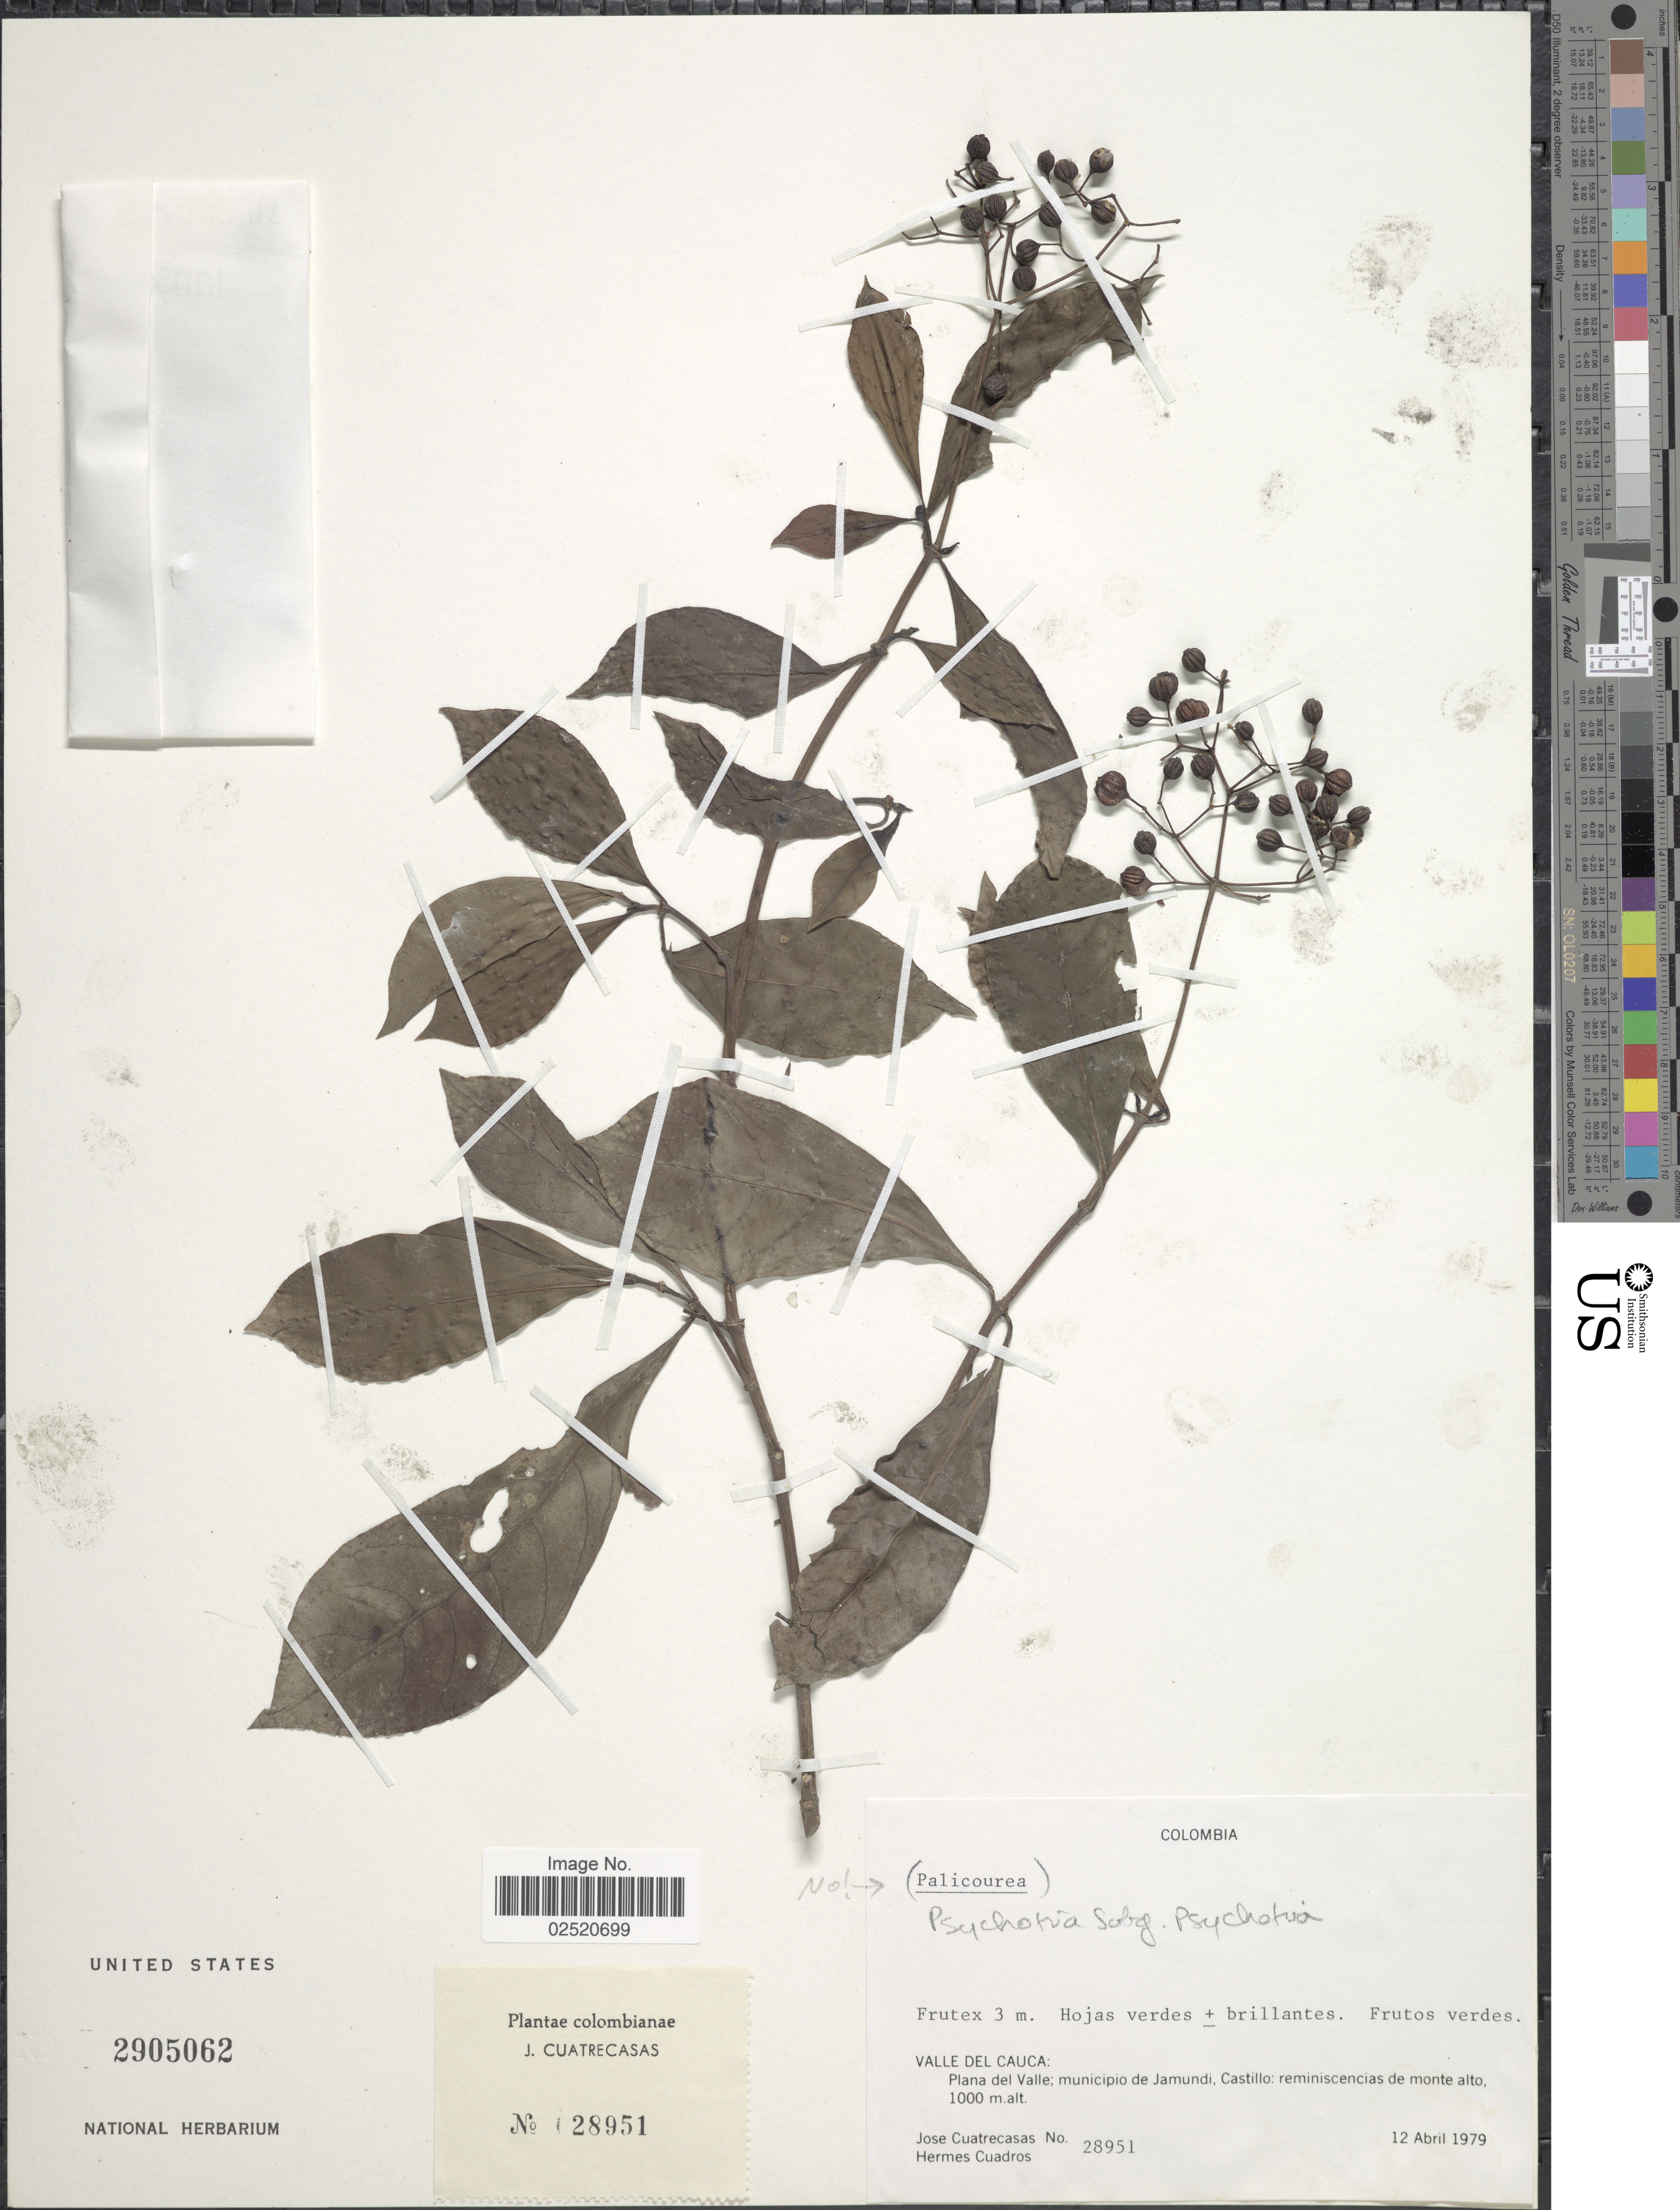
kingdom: Plantae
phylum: Tracheophyta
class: Magnoliopsida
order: Gentianales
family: Rubiaceae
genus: Psychotria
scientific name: Psychotria sp.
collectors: J. Cuatrecasas & H. Cuadros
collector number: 28951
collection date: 1979-04-12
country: Colombia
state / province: Valle del Cauca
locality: Plana del Valle, municipio de Jamundi, Castillo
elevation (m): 1000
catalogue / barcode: US 2905062